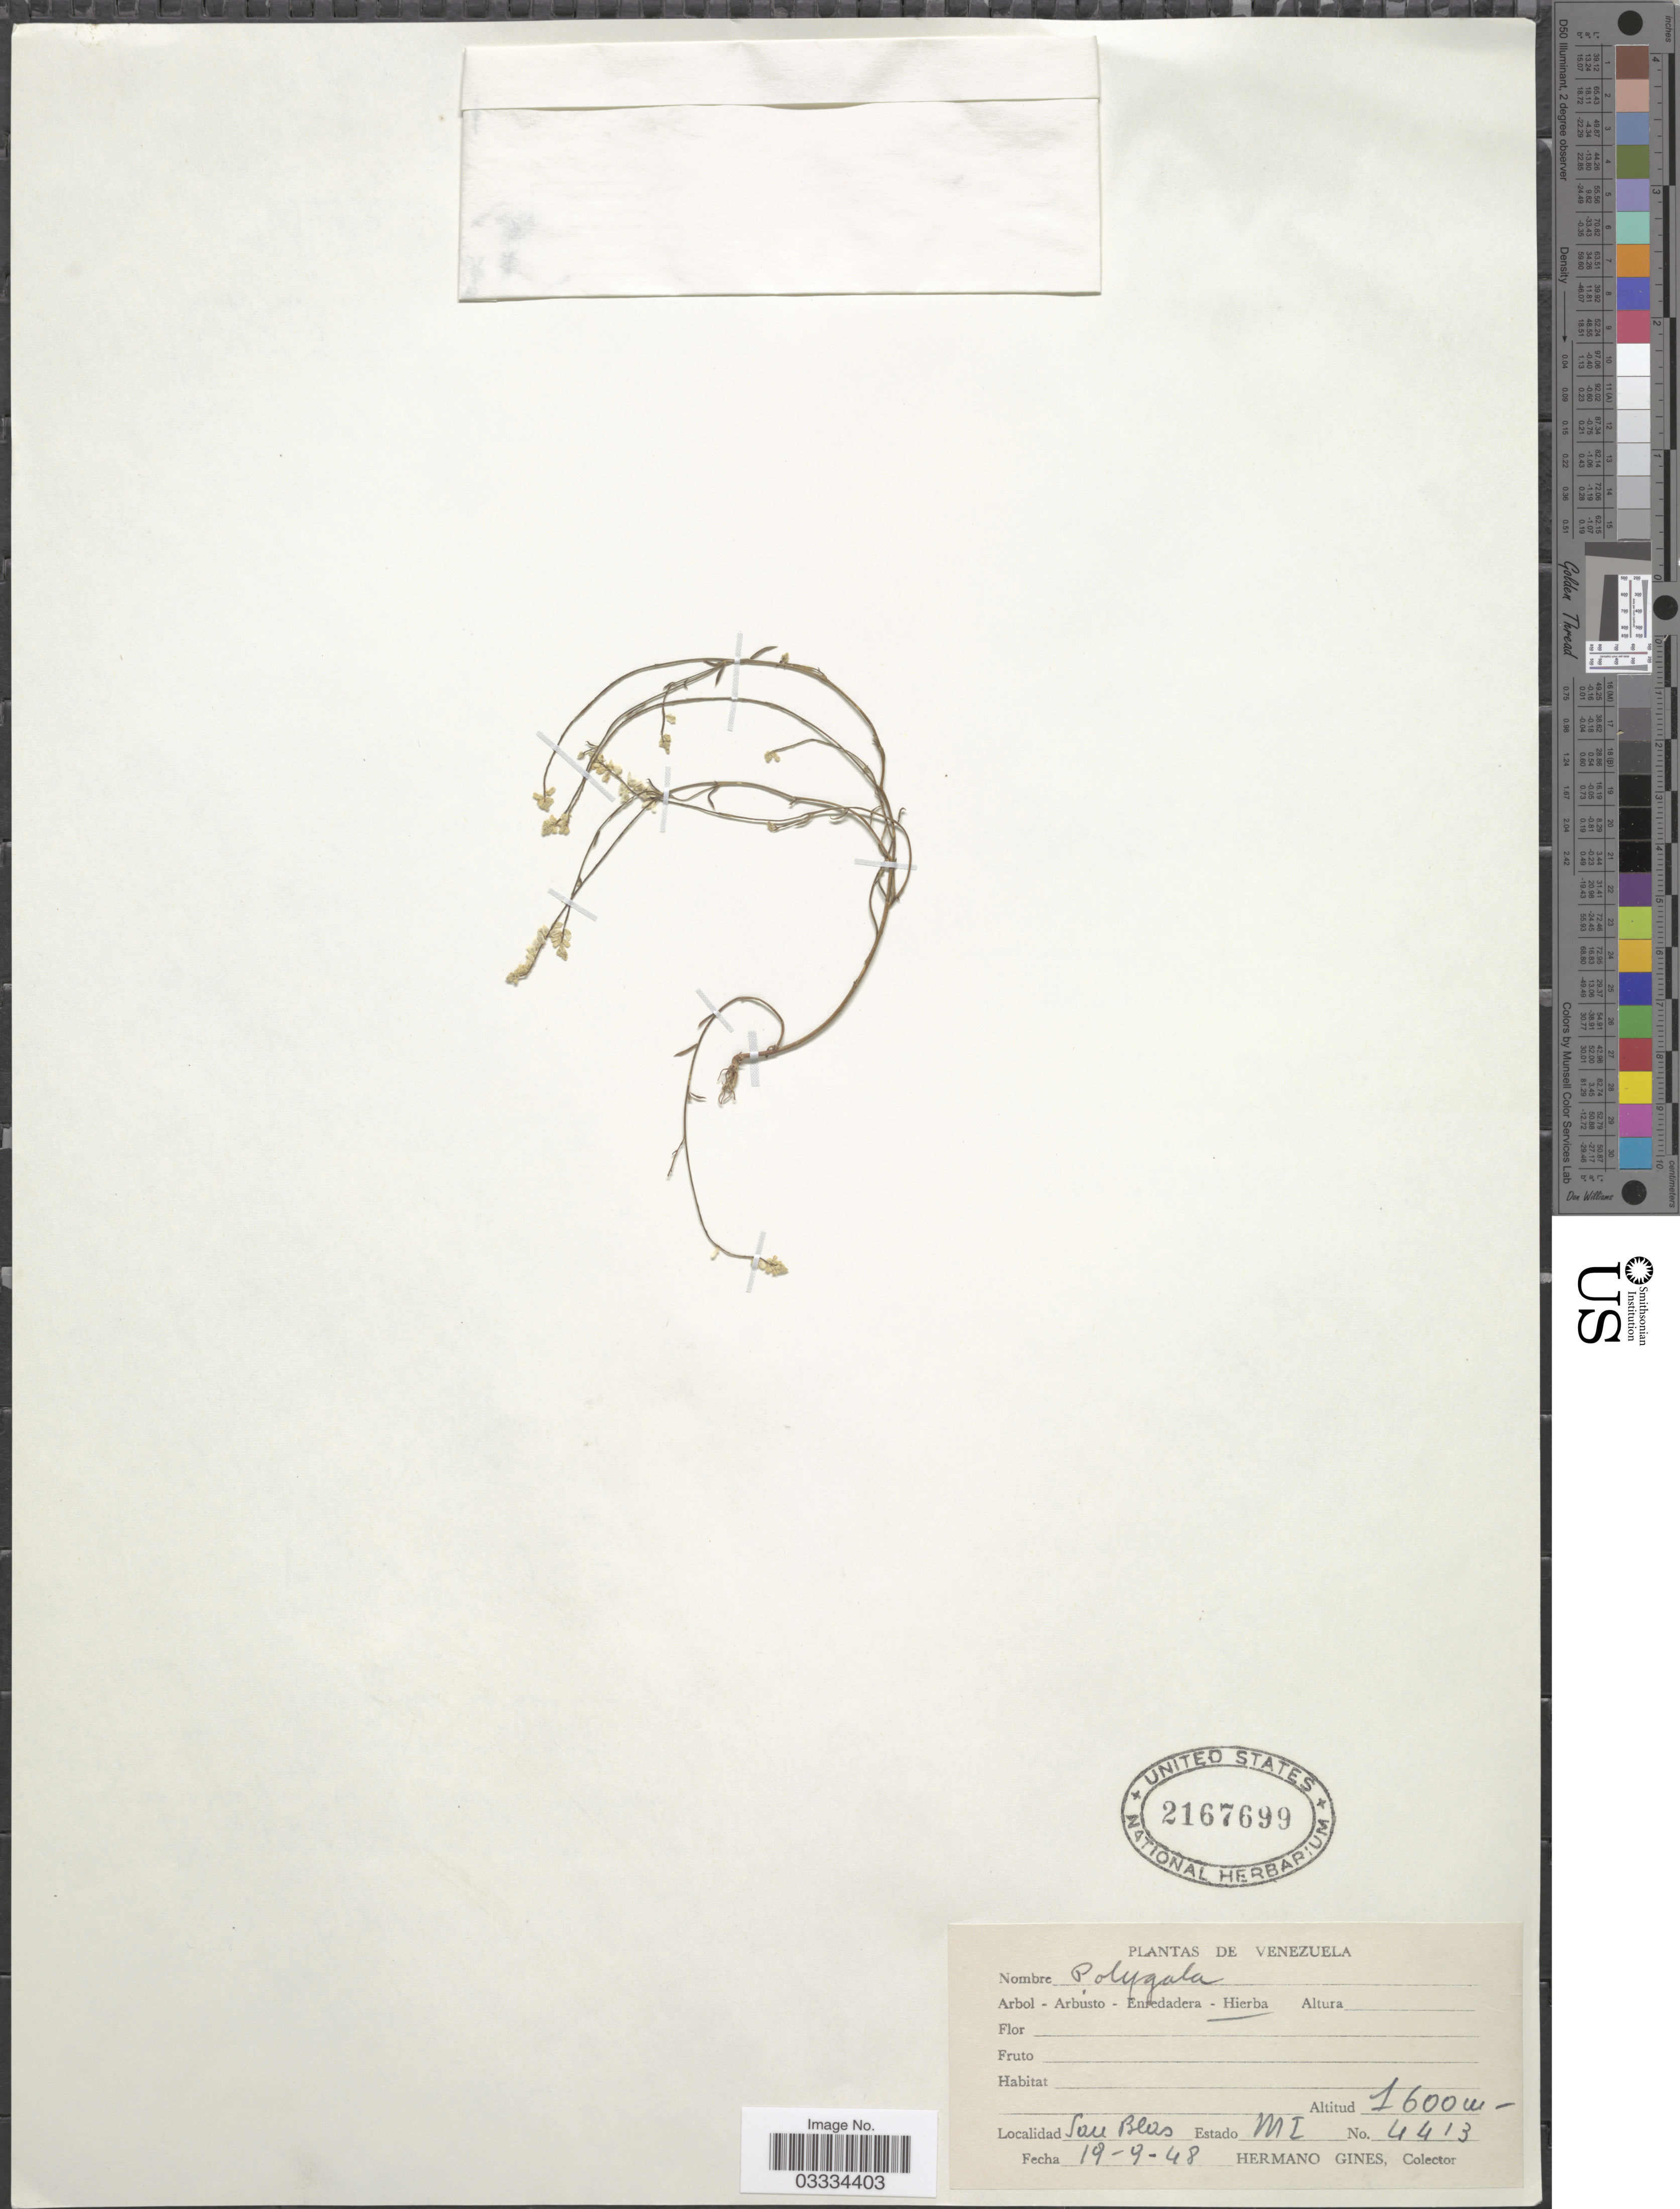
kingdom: Plantae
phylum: Tracheophyta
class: Magnoliopsida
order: Fabales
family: Polygalaceae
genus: Polygala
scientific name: Polygala sp.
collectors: Bro. Gines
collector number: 4413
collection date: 1948-09-19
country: Venezuela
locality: San Blas. Estado MI.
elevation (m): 1600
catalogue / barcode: US 2167699